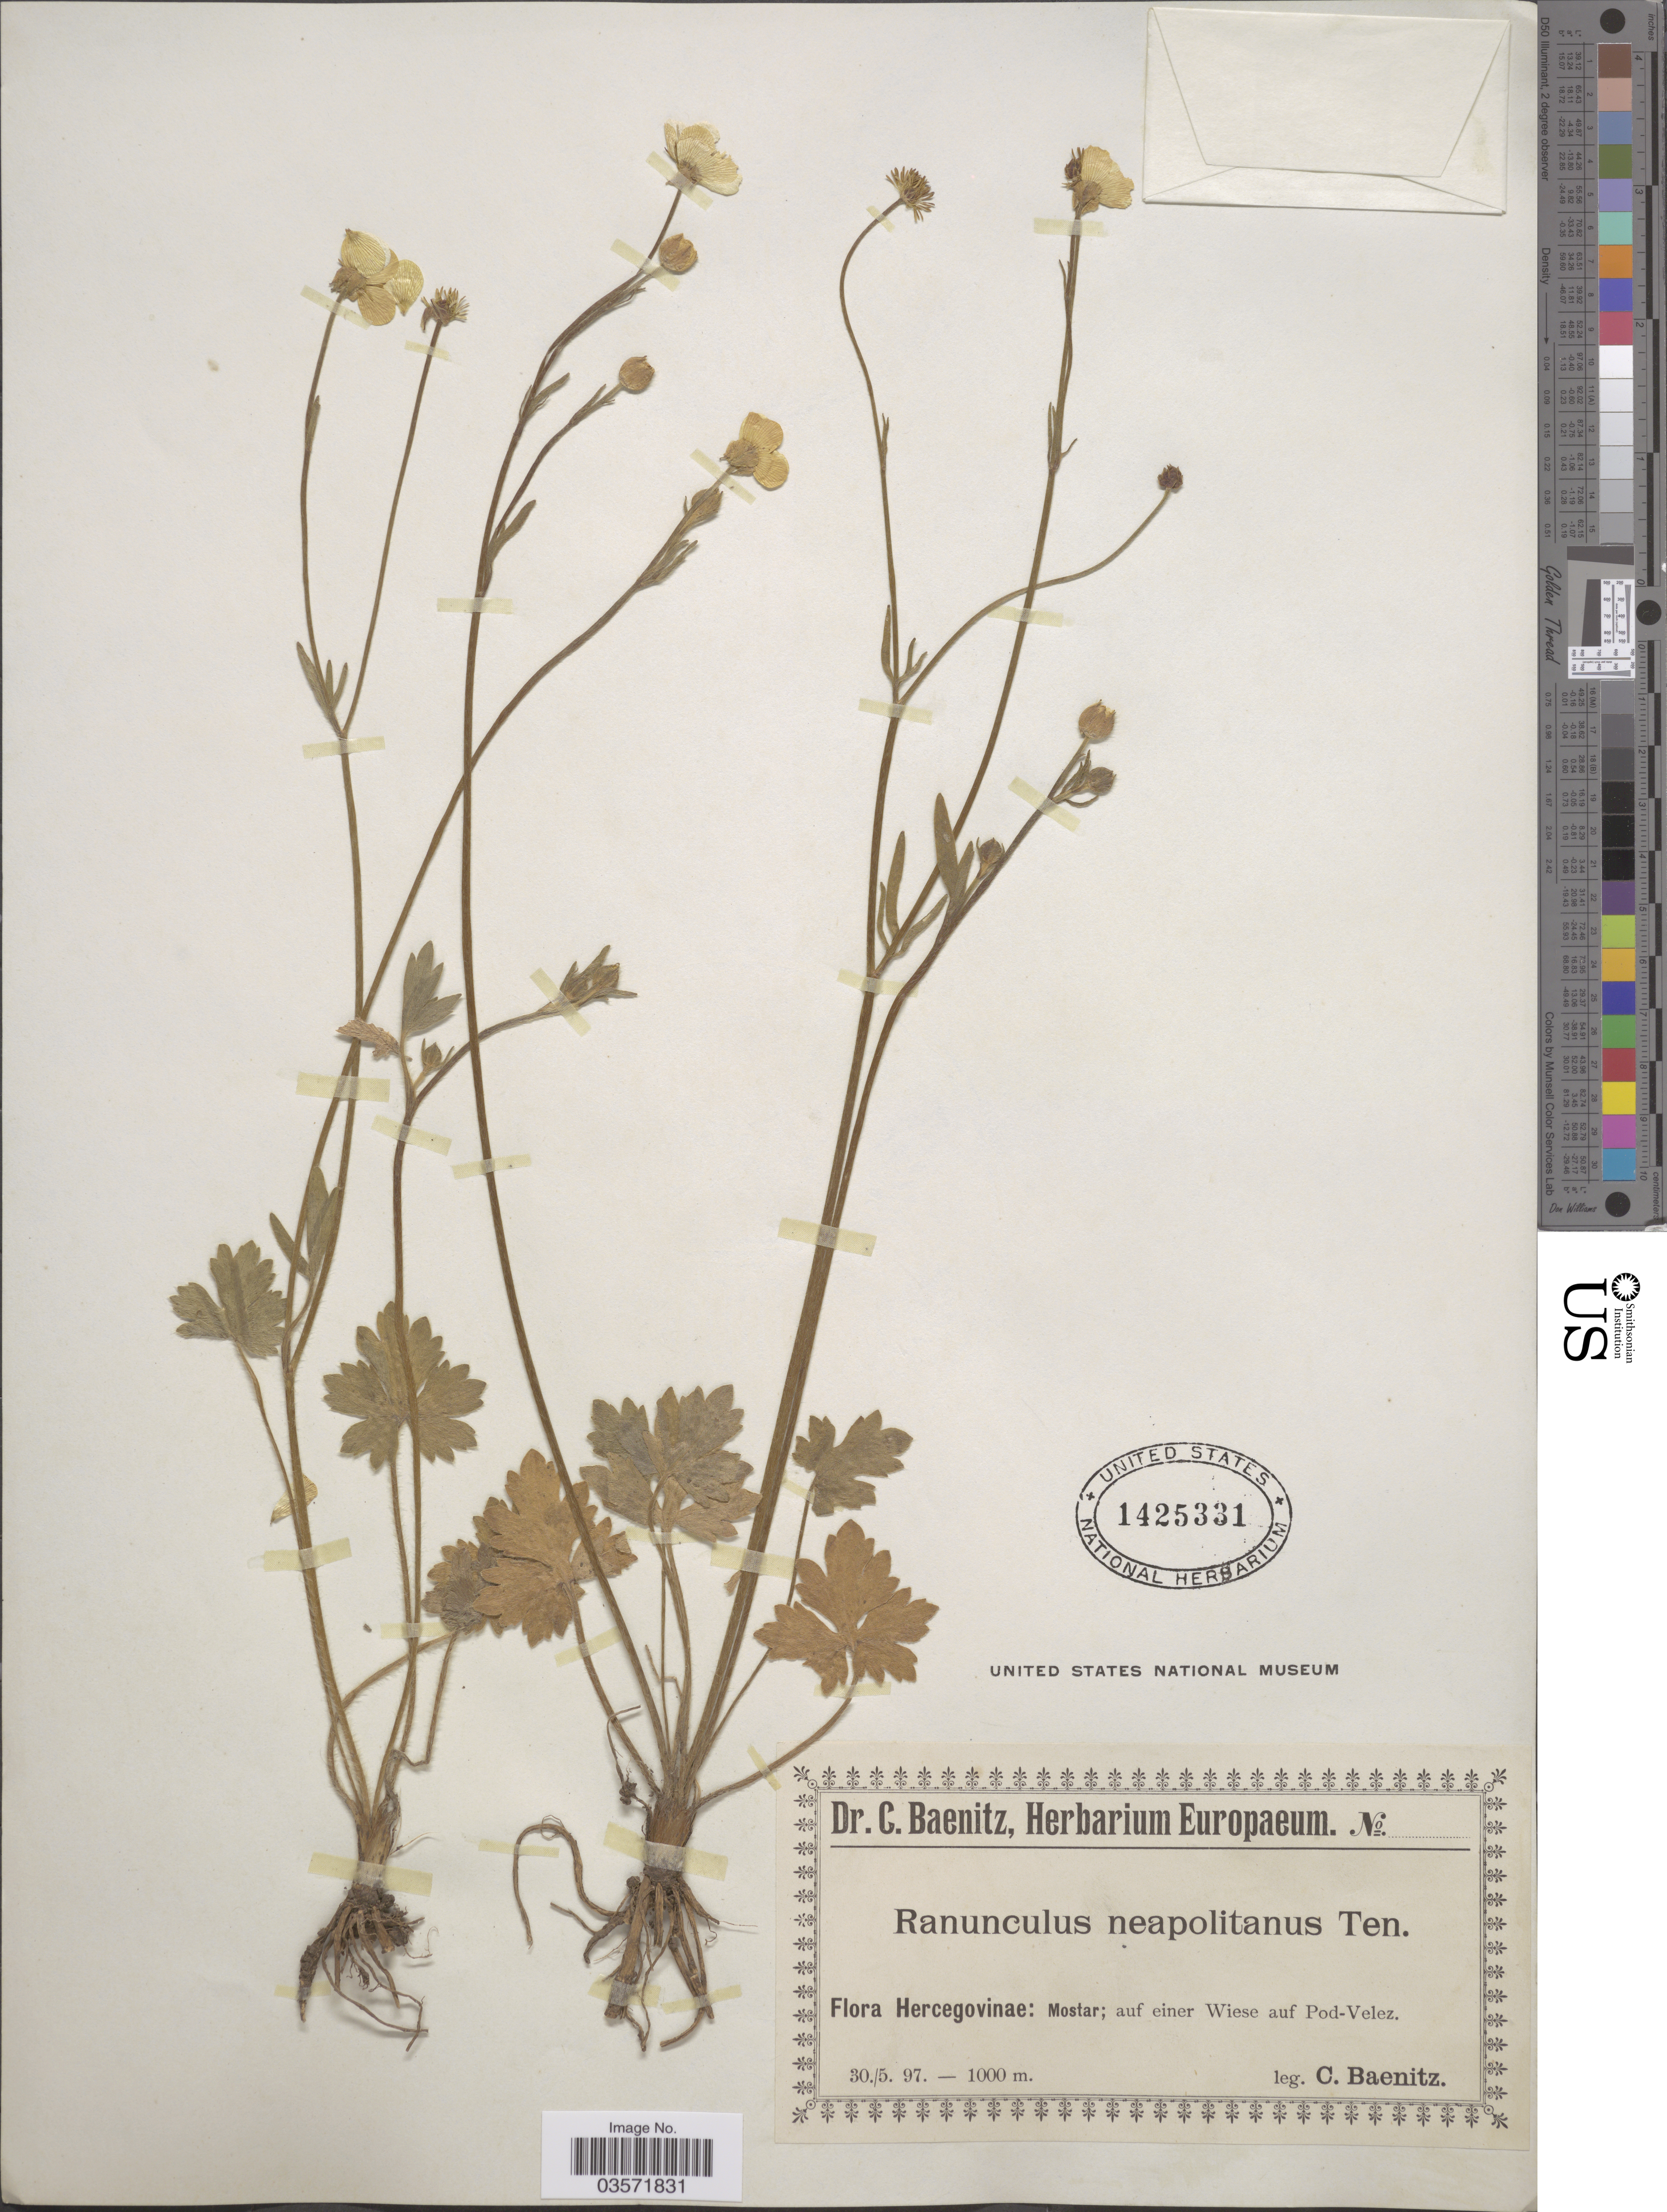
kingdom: Plantae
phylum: Tracheophyta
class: Magnoliopsida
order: Ranunculales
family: Ranunculaceae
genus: Ranunculus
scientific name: Ranunculus neapolitanus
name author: Ten.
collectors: C. G. Baenitz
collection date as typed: Transcribed d/m/y: 30/5/97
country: Bosnia and Herzegovina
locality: Hercegovinae: Mostar; auf einer Wiese auf Pod-Velez.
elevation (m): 1000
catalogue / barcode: US 1425331